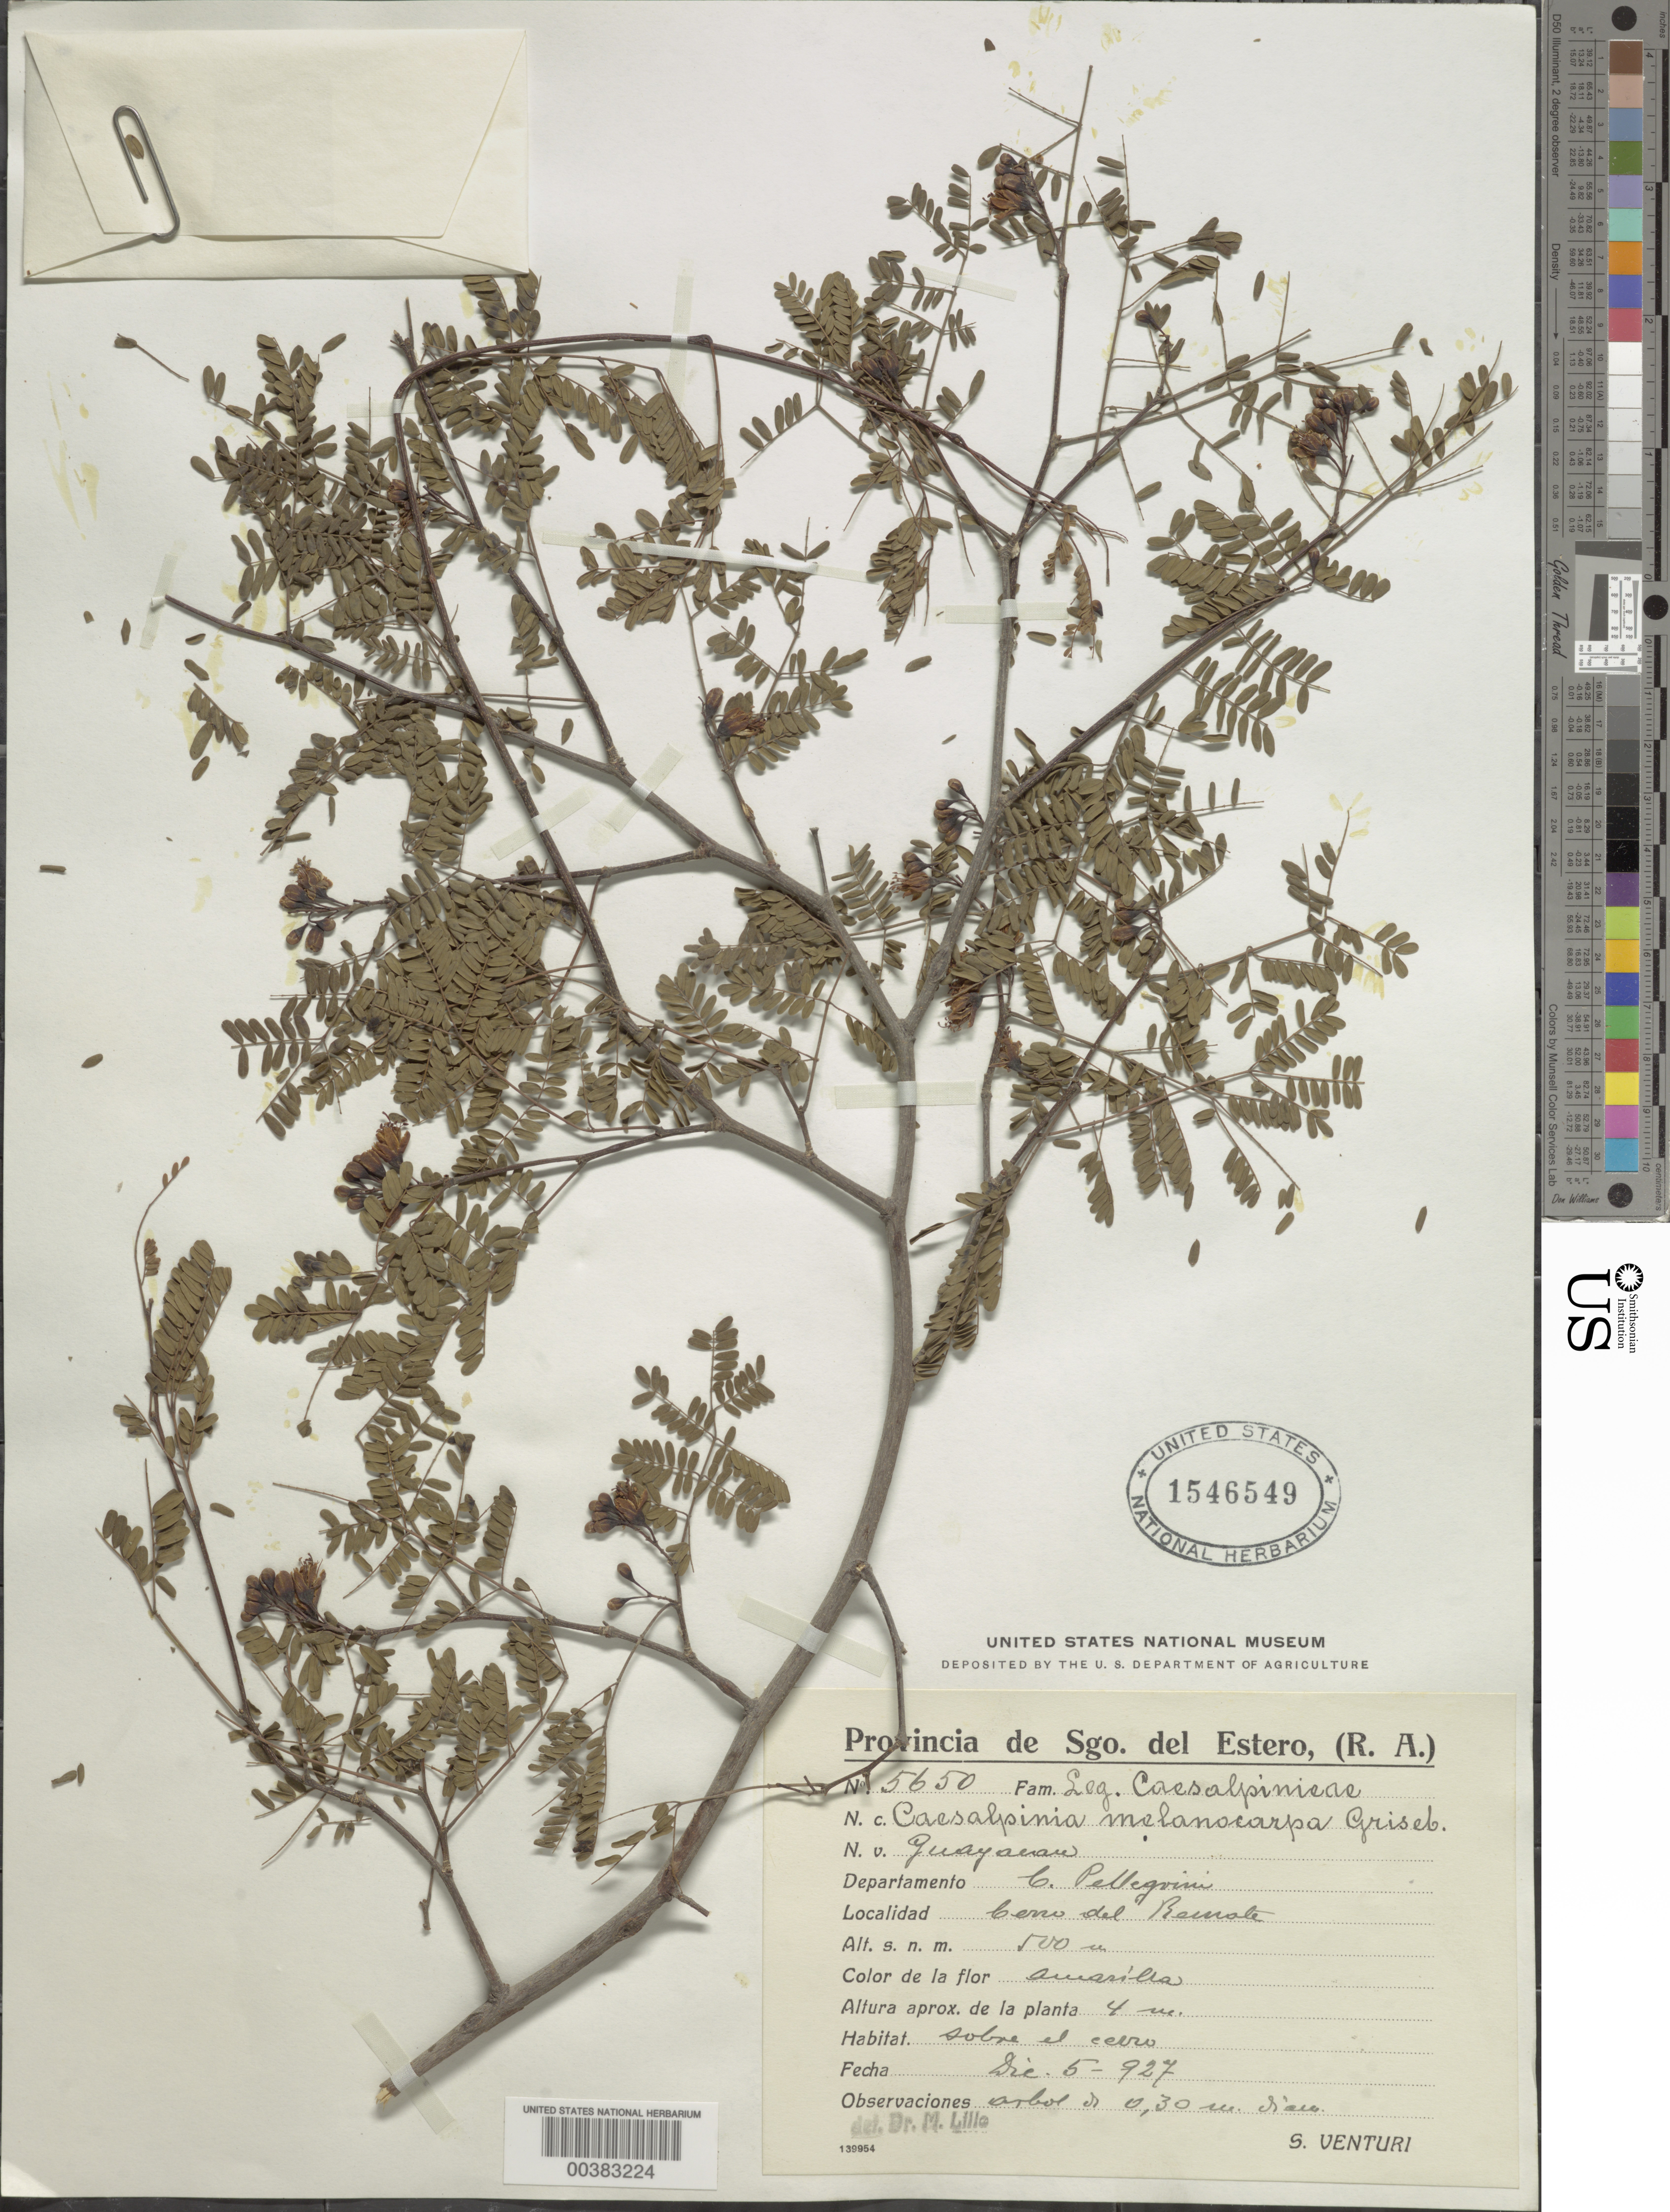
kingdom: Plantae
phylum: Tracheophyta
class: Magnoliopsida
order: Fabales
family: Fabaceae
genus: Libidibia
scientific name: Libidibia paraguariensis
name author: (Parodi) G.P. Lewis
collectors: S. Venturi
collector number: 5650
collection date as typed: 05 Dec 1927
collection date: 1927-12-05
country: Argentina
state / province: Santiago del Estero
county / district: Pellegrini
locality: Cerro del Remote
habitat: Sobre el cerro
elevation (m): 500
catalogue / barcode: US 1546549